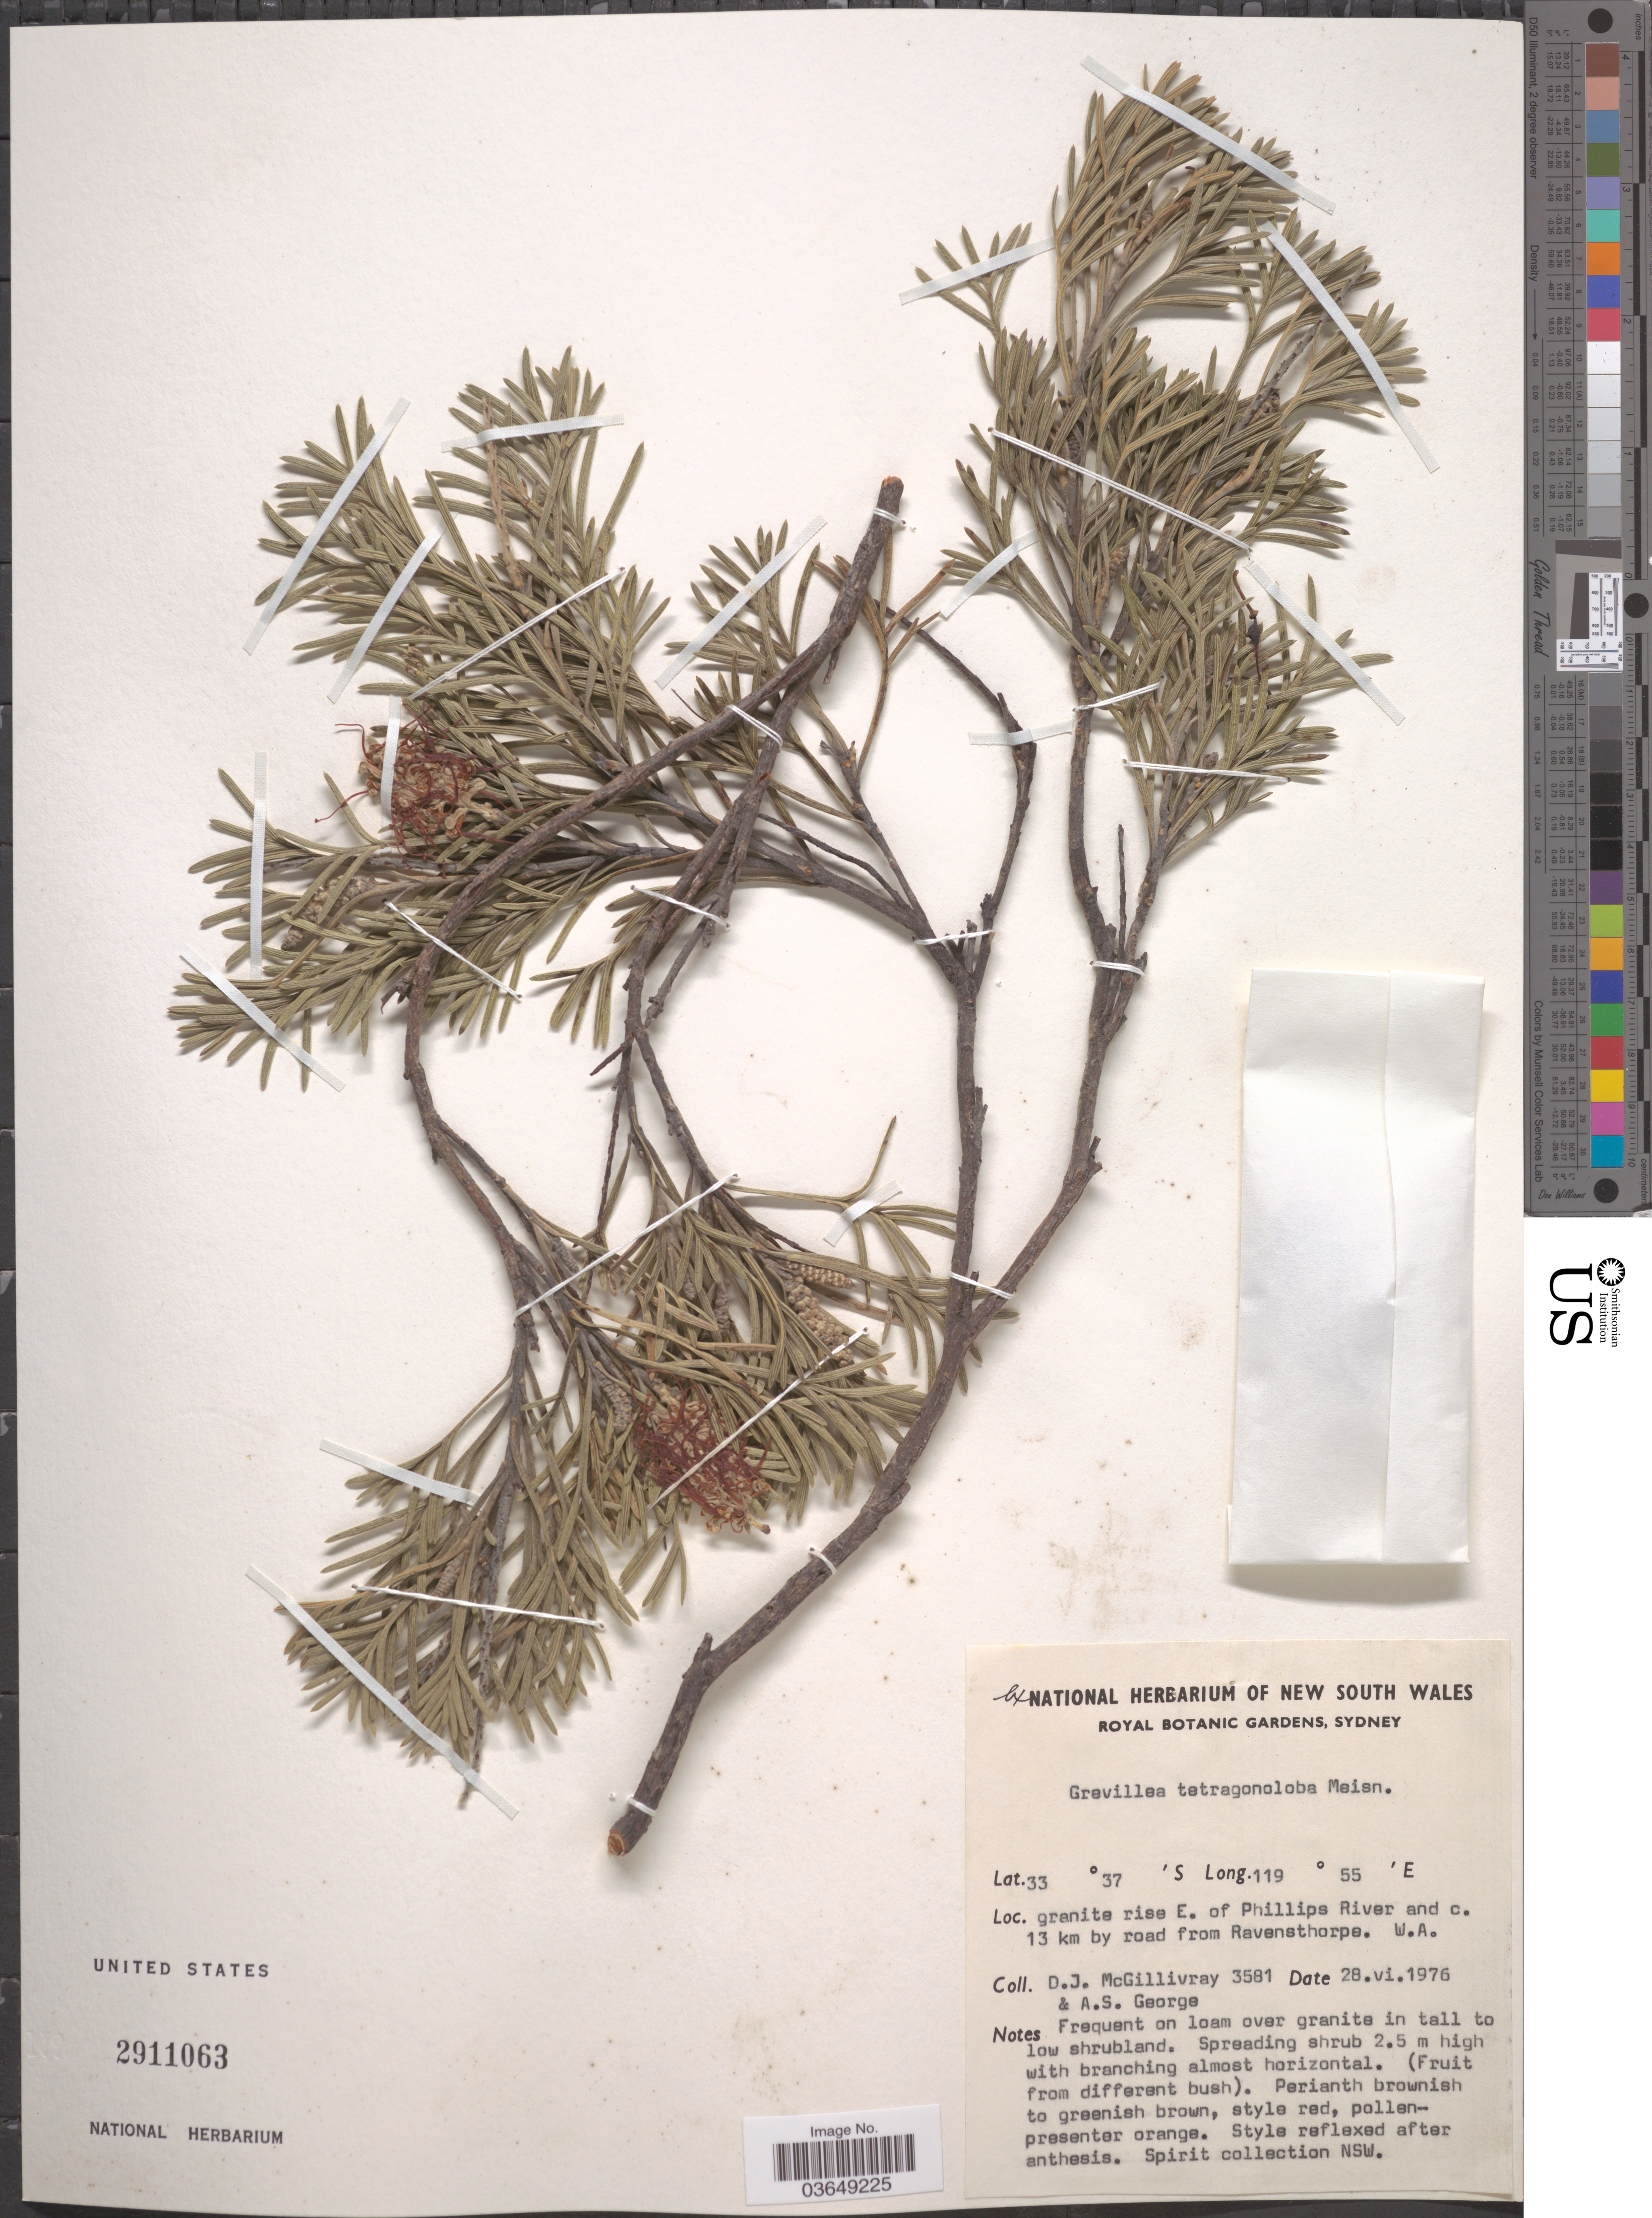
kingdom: Plantae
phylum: Tracheophyta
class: Magnoliopsida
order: Proteales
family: Proteaceae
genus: Grevillea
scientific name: Grevillea tetragonoloba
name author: Meisn.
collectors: D. J. McGillivray & A. S. George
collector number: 3581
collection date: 1976-06-28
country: Australia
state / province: Western Australia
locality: E. of Phillips River and c. 13 km by road from Ravensthorpe.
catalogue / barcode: US 2911063